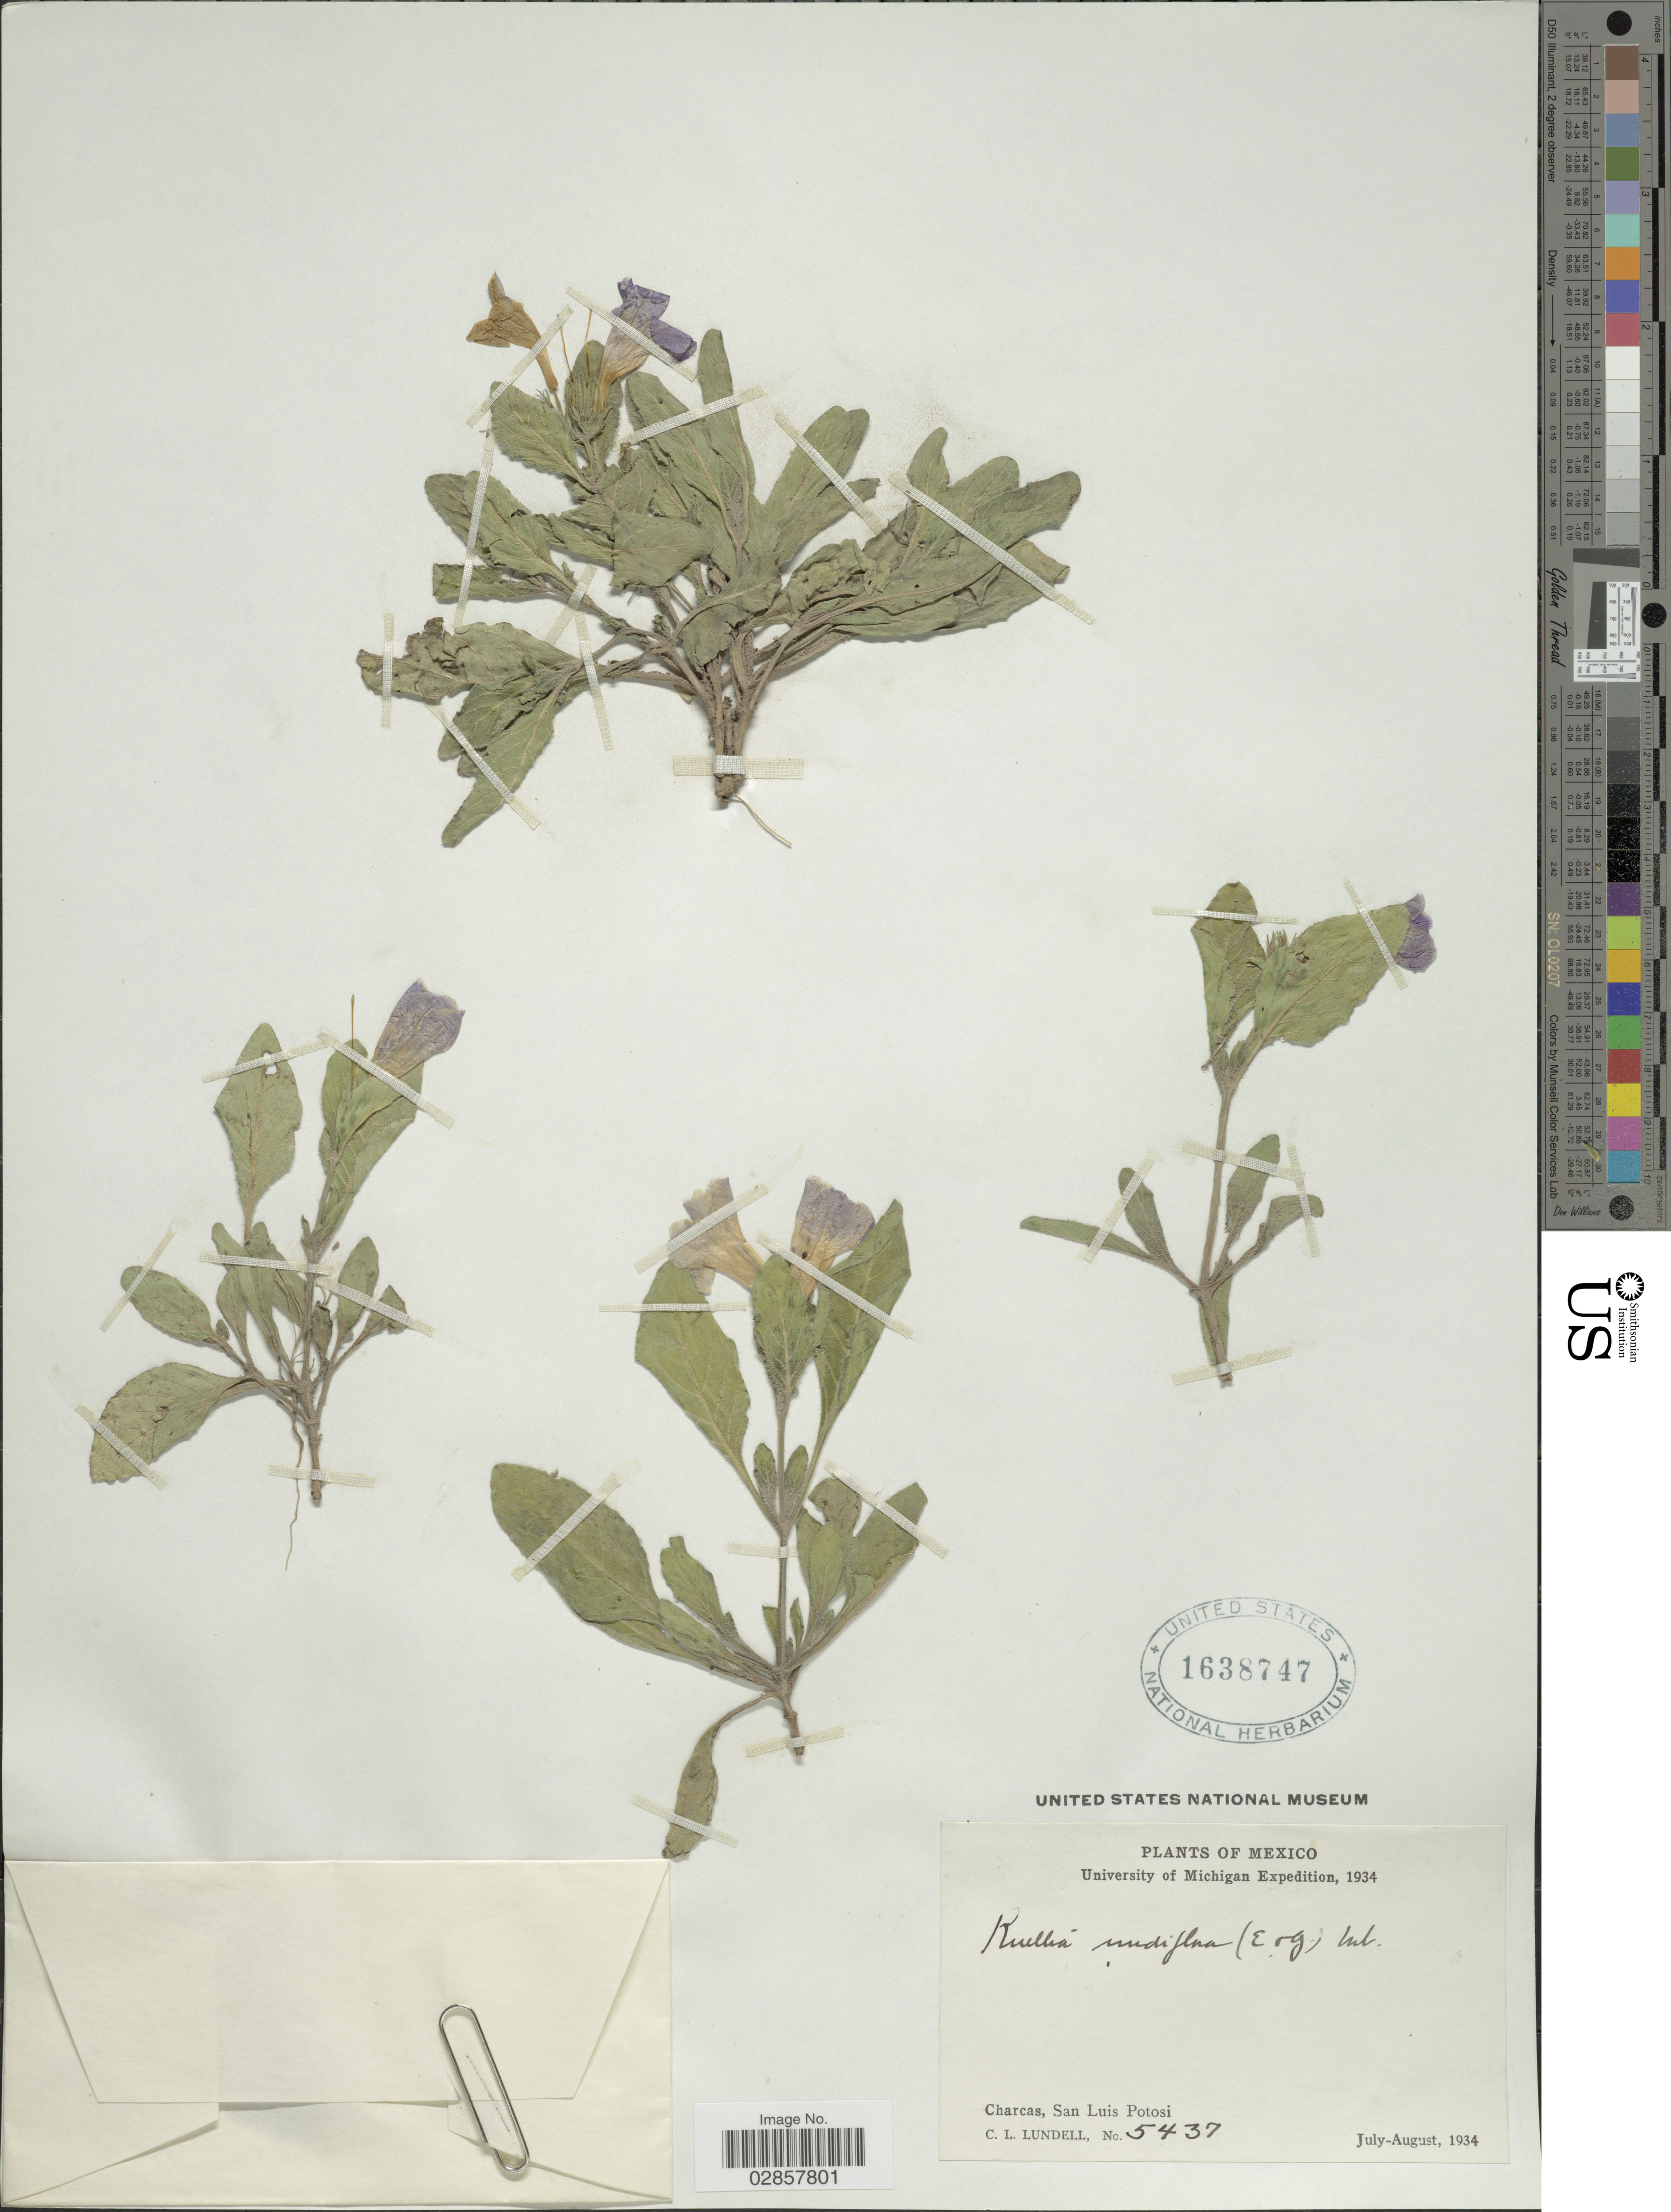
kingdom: Plantae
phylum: Tracheophyta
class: Magnoliopsida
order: Lamiales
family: Acanthaceae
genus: Ruellia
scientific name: Ruellia nudiflora var. congesta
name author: Leonard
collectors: C. L. Lundell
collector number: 5437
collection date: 1934-07/1934-08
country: Mexico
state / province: San Luis Potosí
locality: Charcas.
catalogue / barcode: US 1638747